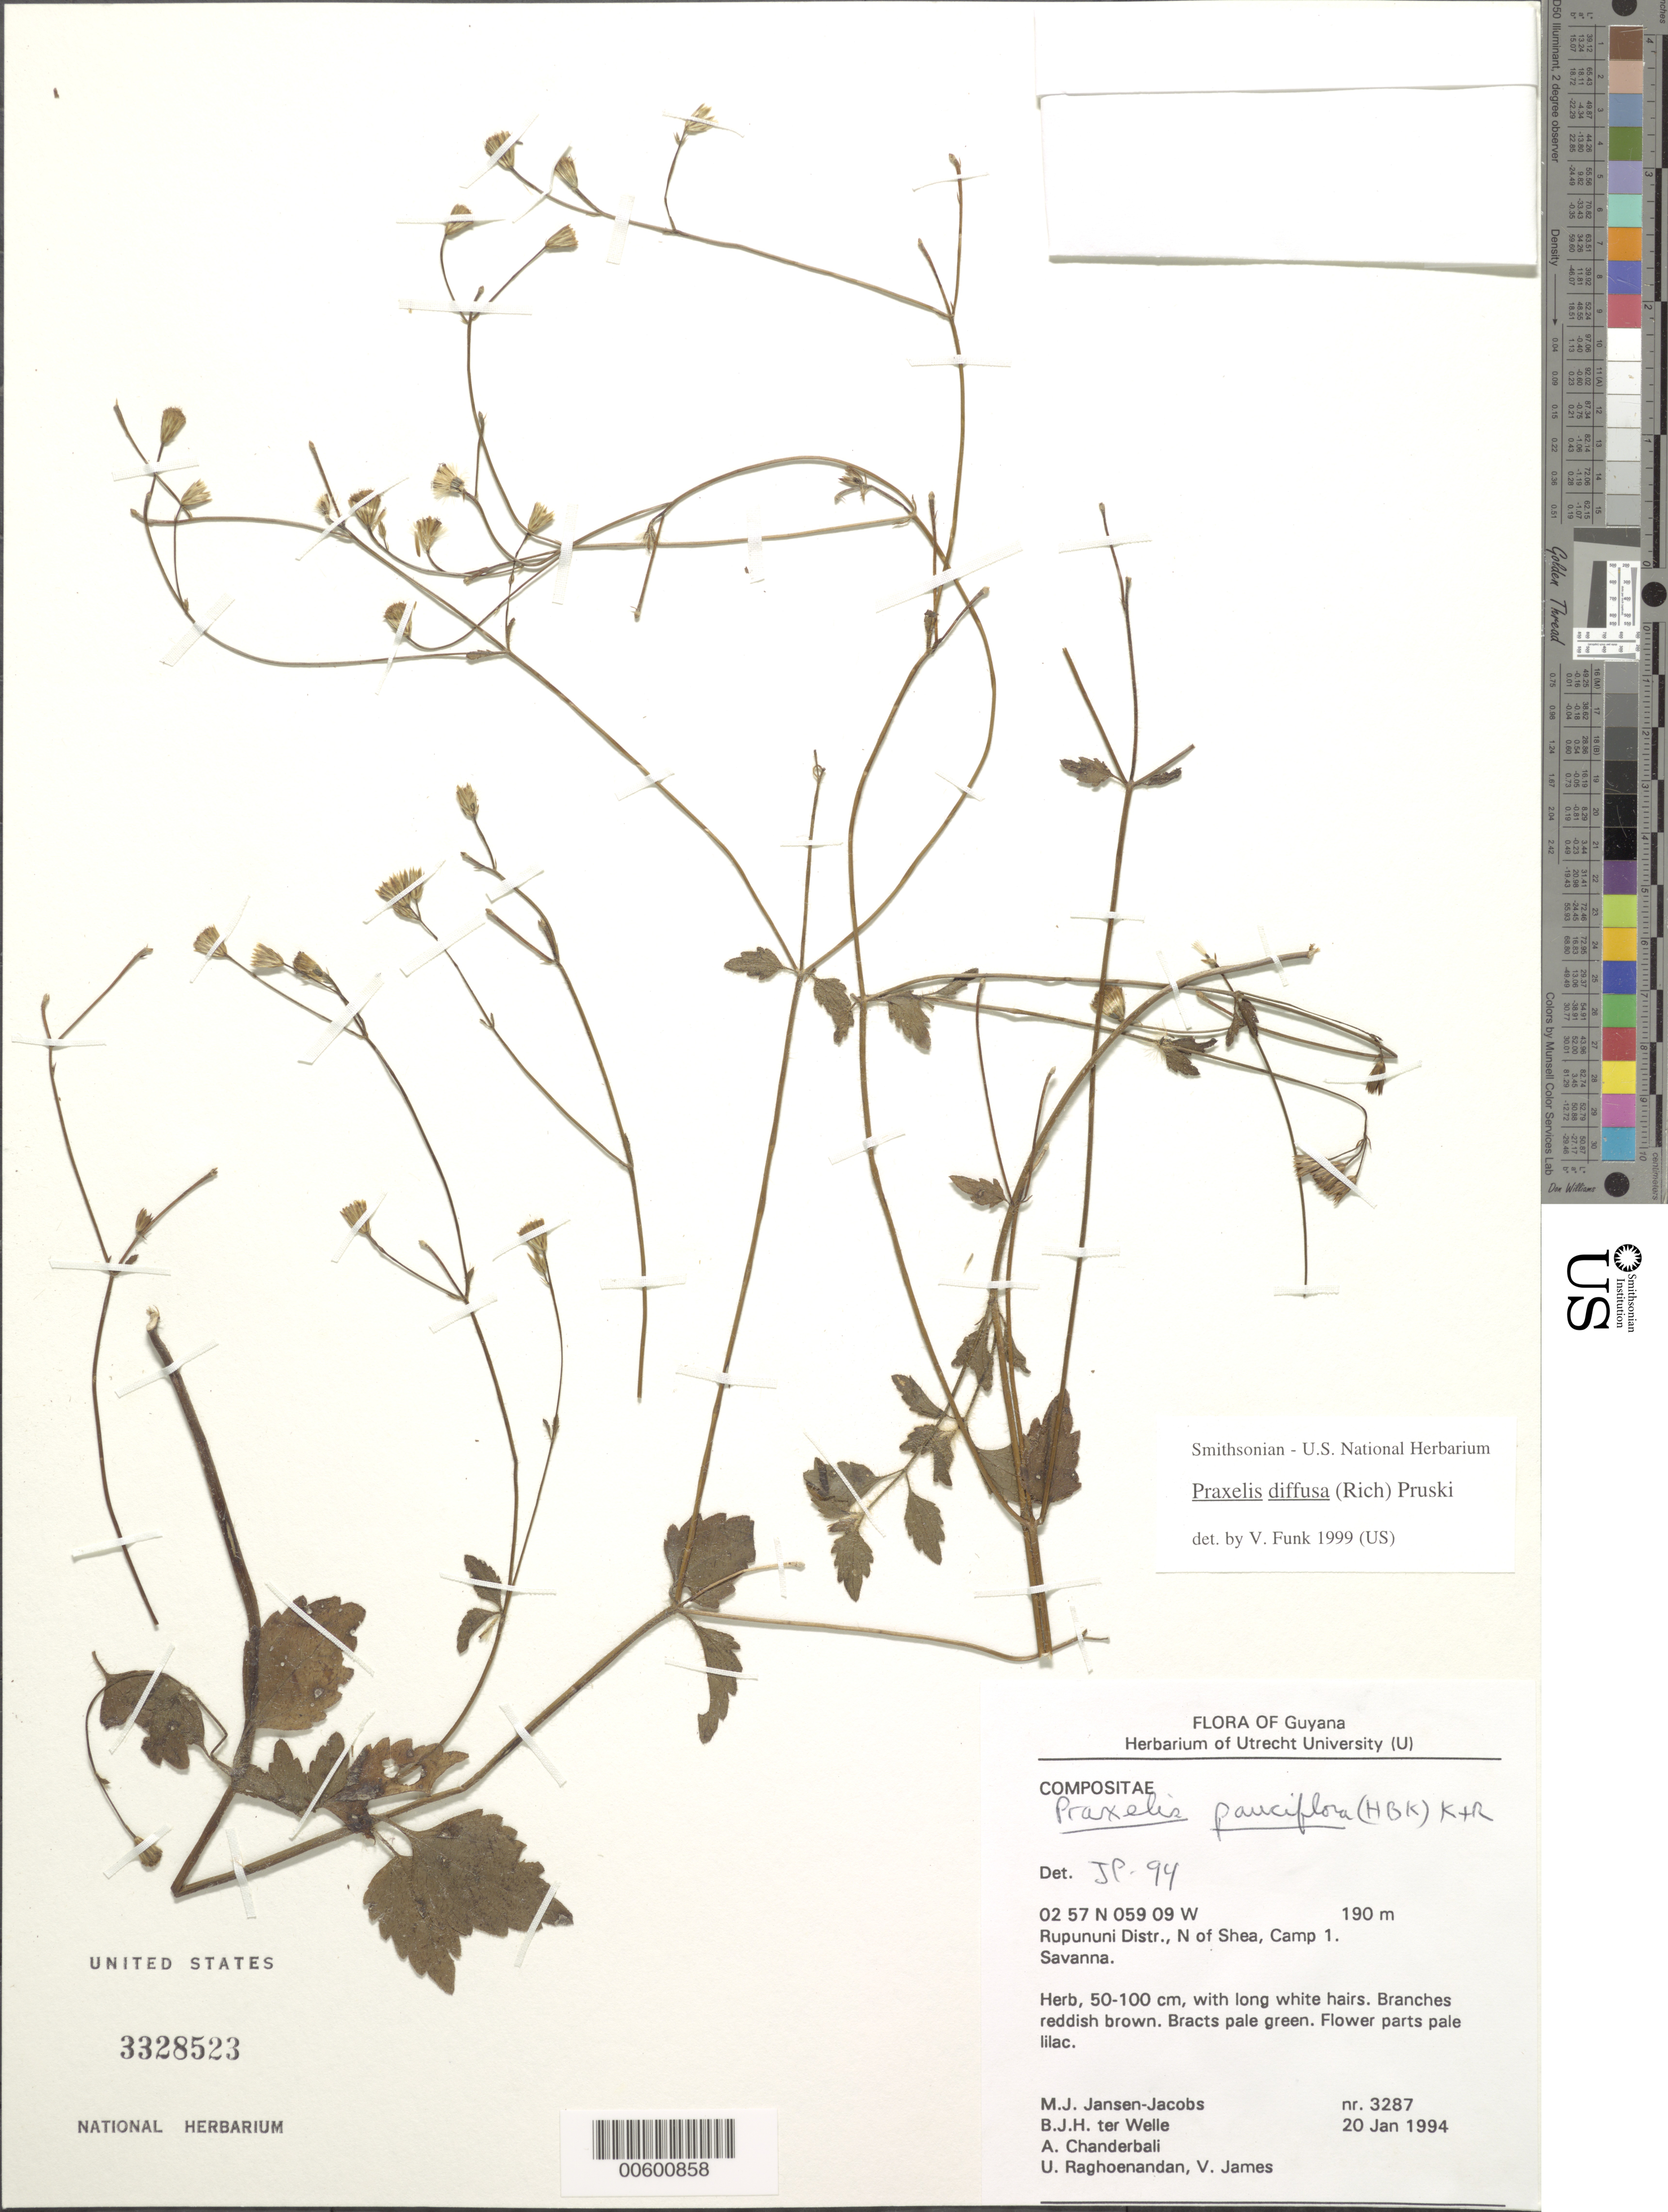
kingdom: Plantae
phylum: Tracheophyta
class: Magnoliopsida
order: Asterales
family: Asteraceae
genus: Praxelis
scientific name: Praxelis diffusa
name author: (Rich.) Pruski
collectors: M. J. Jansen-Jacobs, B. Welle, A. S. Chanderbali, U. Raghoenandan & V. James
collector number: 3287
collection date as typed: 20-Jan-94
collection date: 1994-01-20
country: Guyana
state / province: U. Takutu-U. Essequibo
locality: Shea, N of, camp 1, Rupununi District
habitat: Savanna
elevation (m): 190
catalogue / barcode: US 3328523